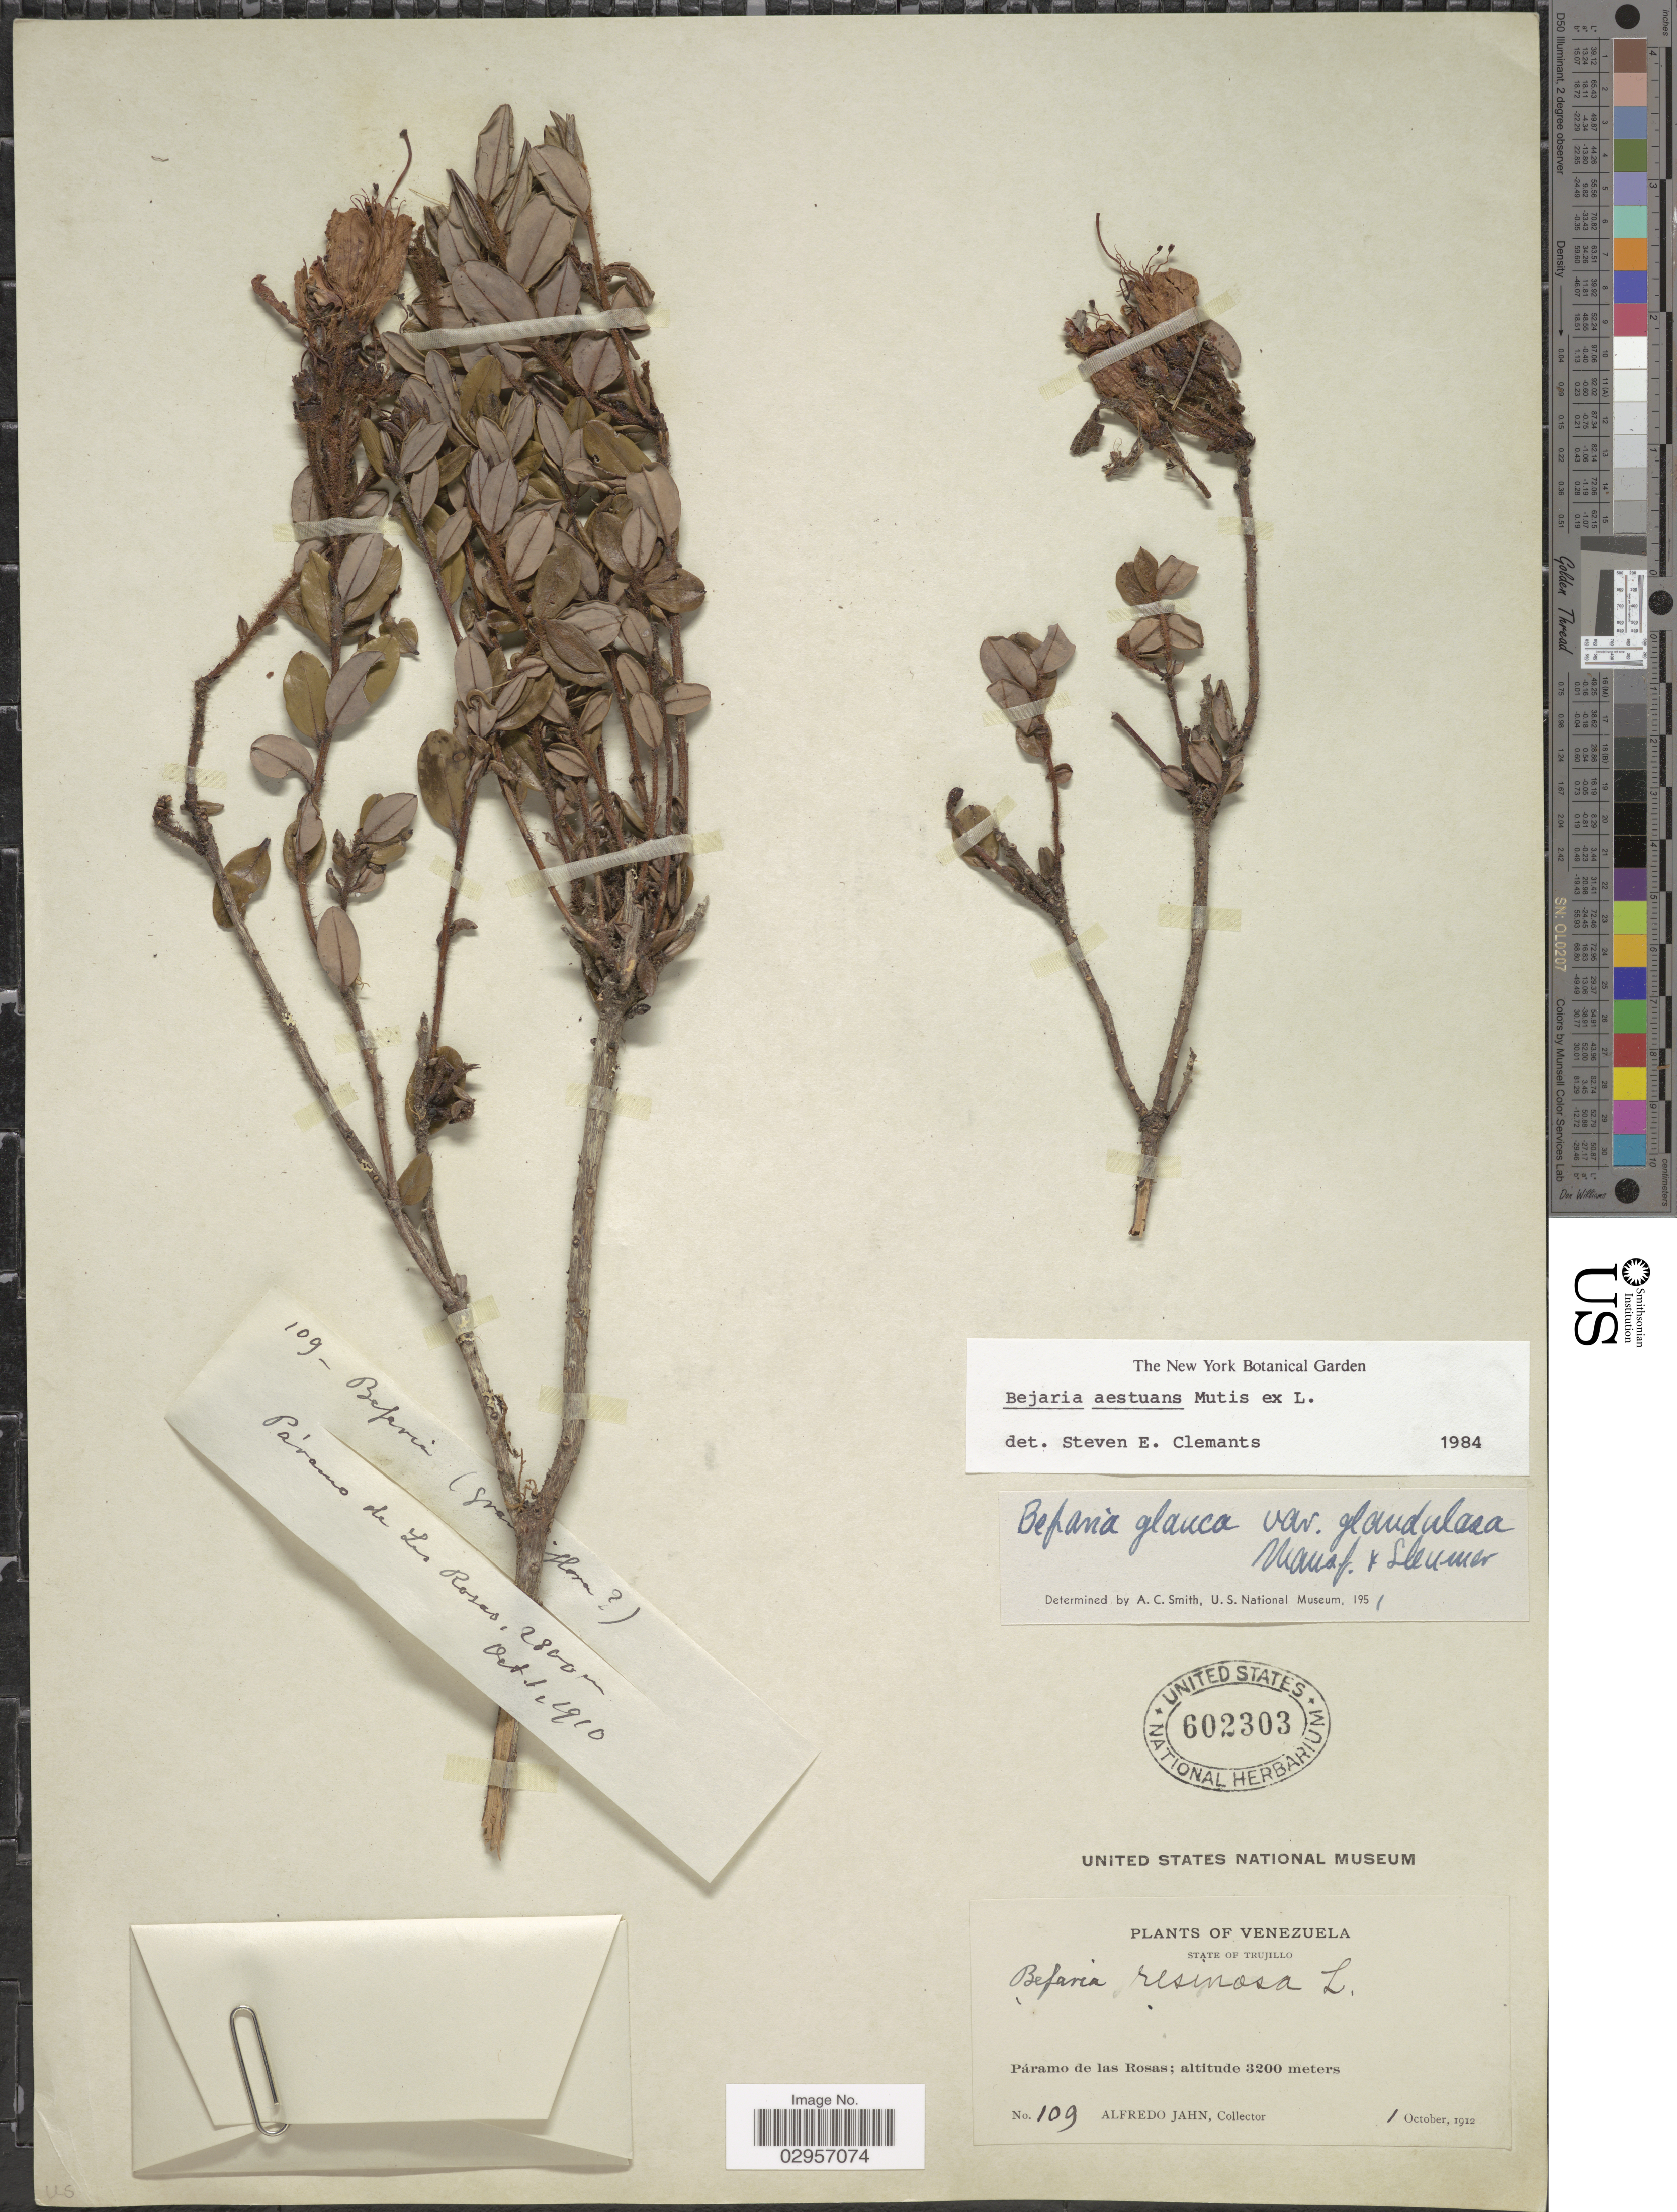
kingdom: Plantae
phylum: Tracheophyta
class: Magnoliopsida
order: Ericales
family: Ericaceae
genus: Befaria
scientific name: Befaria aestuans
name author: Mutis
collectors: A. Jahn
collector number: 109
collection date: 1912-10-01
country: Venezuela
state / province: Trujillo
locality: State of Trujillo. Páramo de las Rosas.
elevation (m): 2800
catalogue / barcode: US 602303